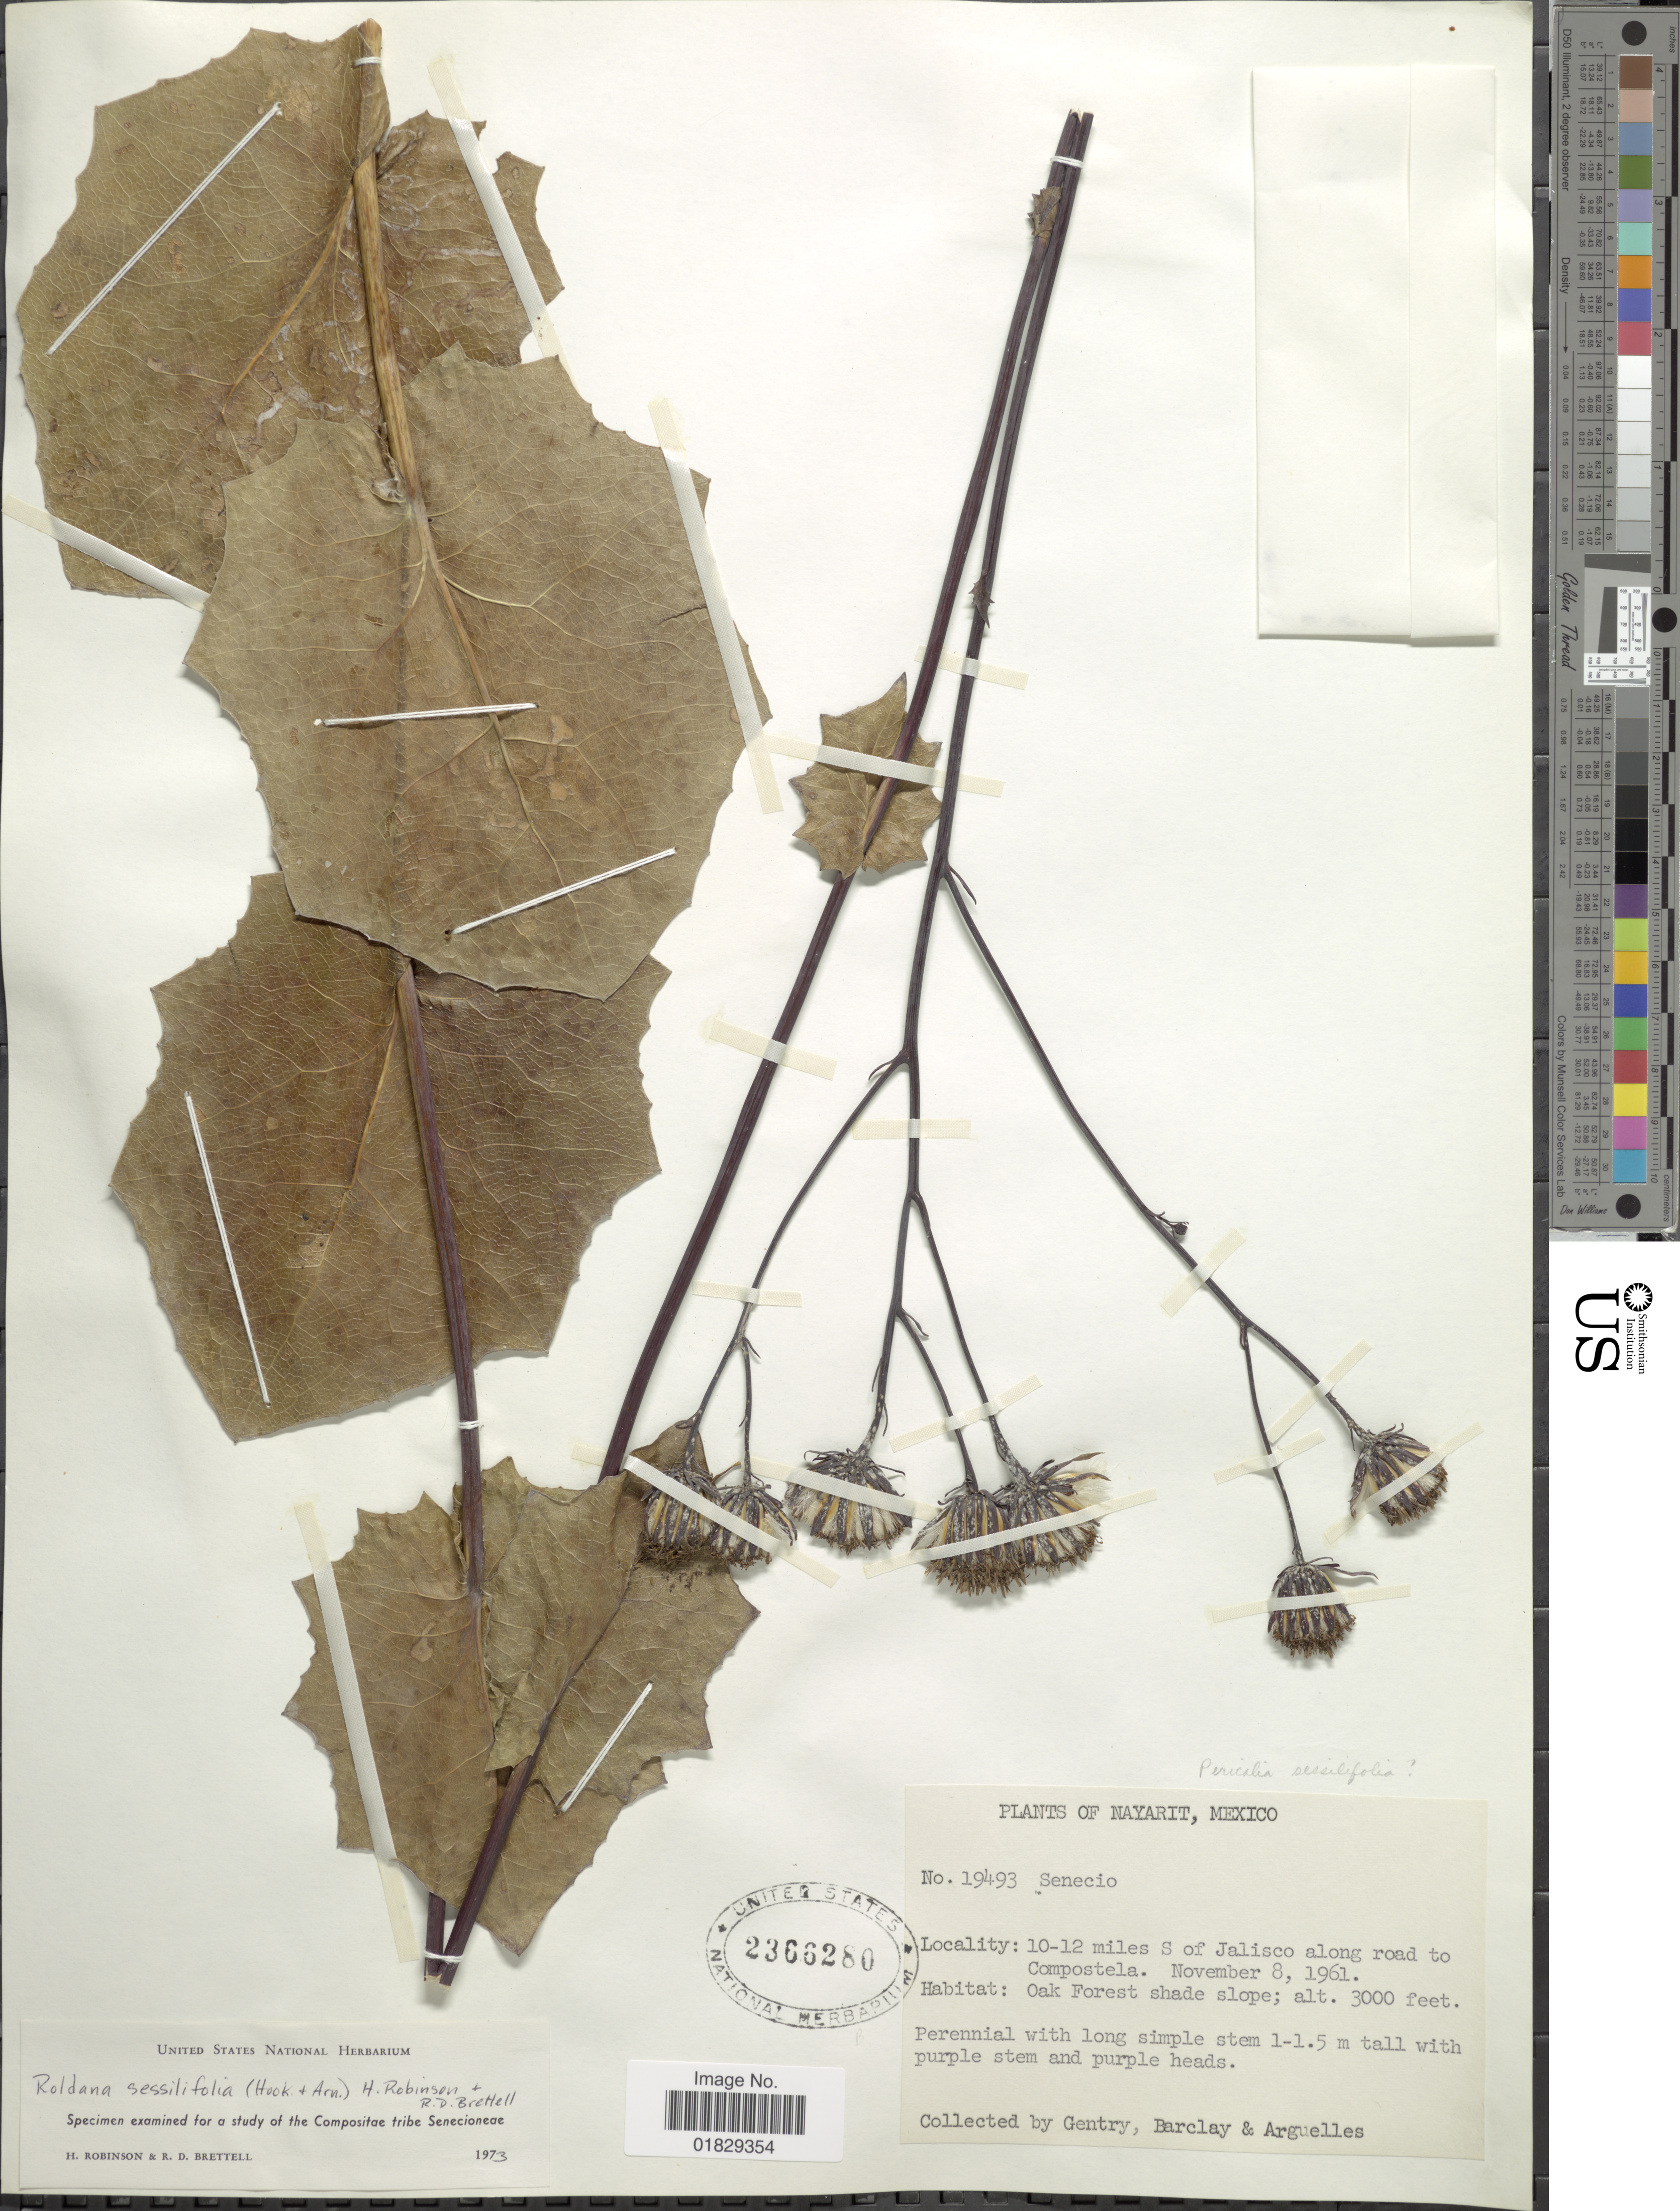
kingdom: Plantae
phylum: Tracheophyta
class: Magnoliopsida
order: Asterales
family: Asteraceae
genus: Roldana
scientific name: Roldana sessilifolia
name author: (Hook.) H. Rob. & Brettell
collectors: Gentry, --, -- Barclay & Arguelles, --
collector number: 19493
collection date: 1961-11-08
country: Mexico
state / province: Nayarit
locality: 10-12 miles S of Jalisco along road to Compostela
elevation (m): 914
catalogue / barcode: US 2366280